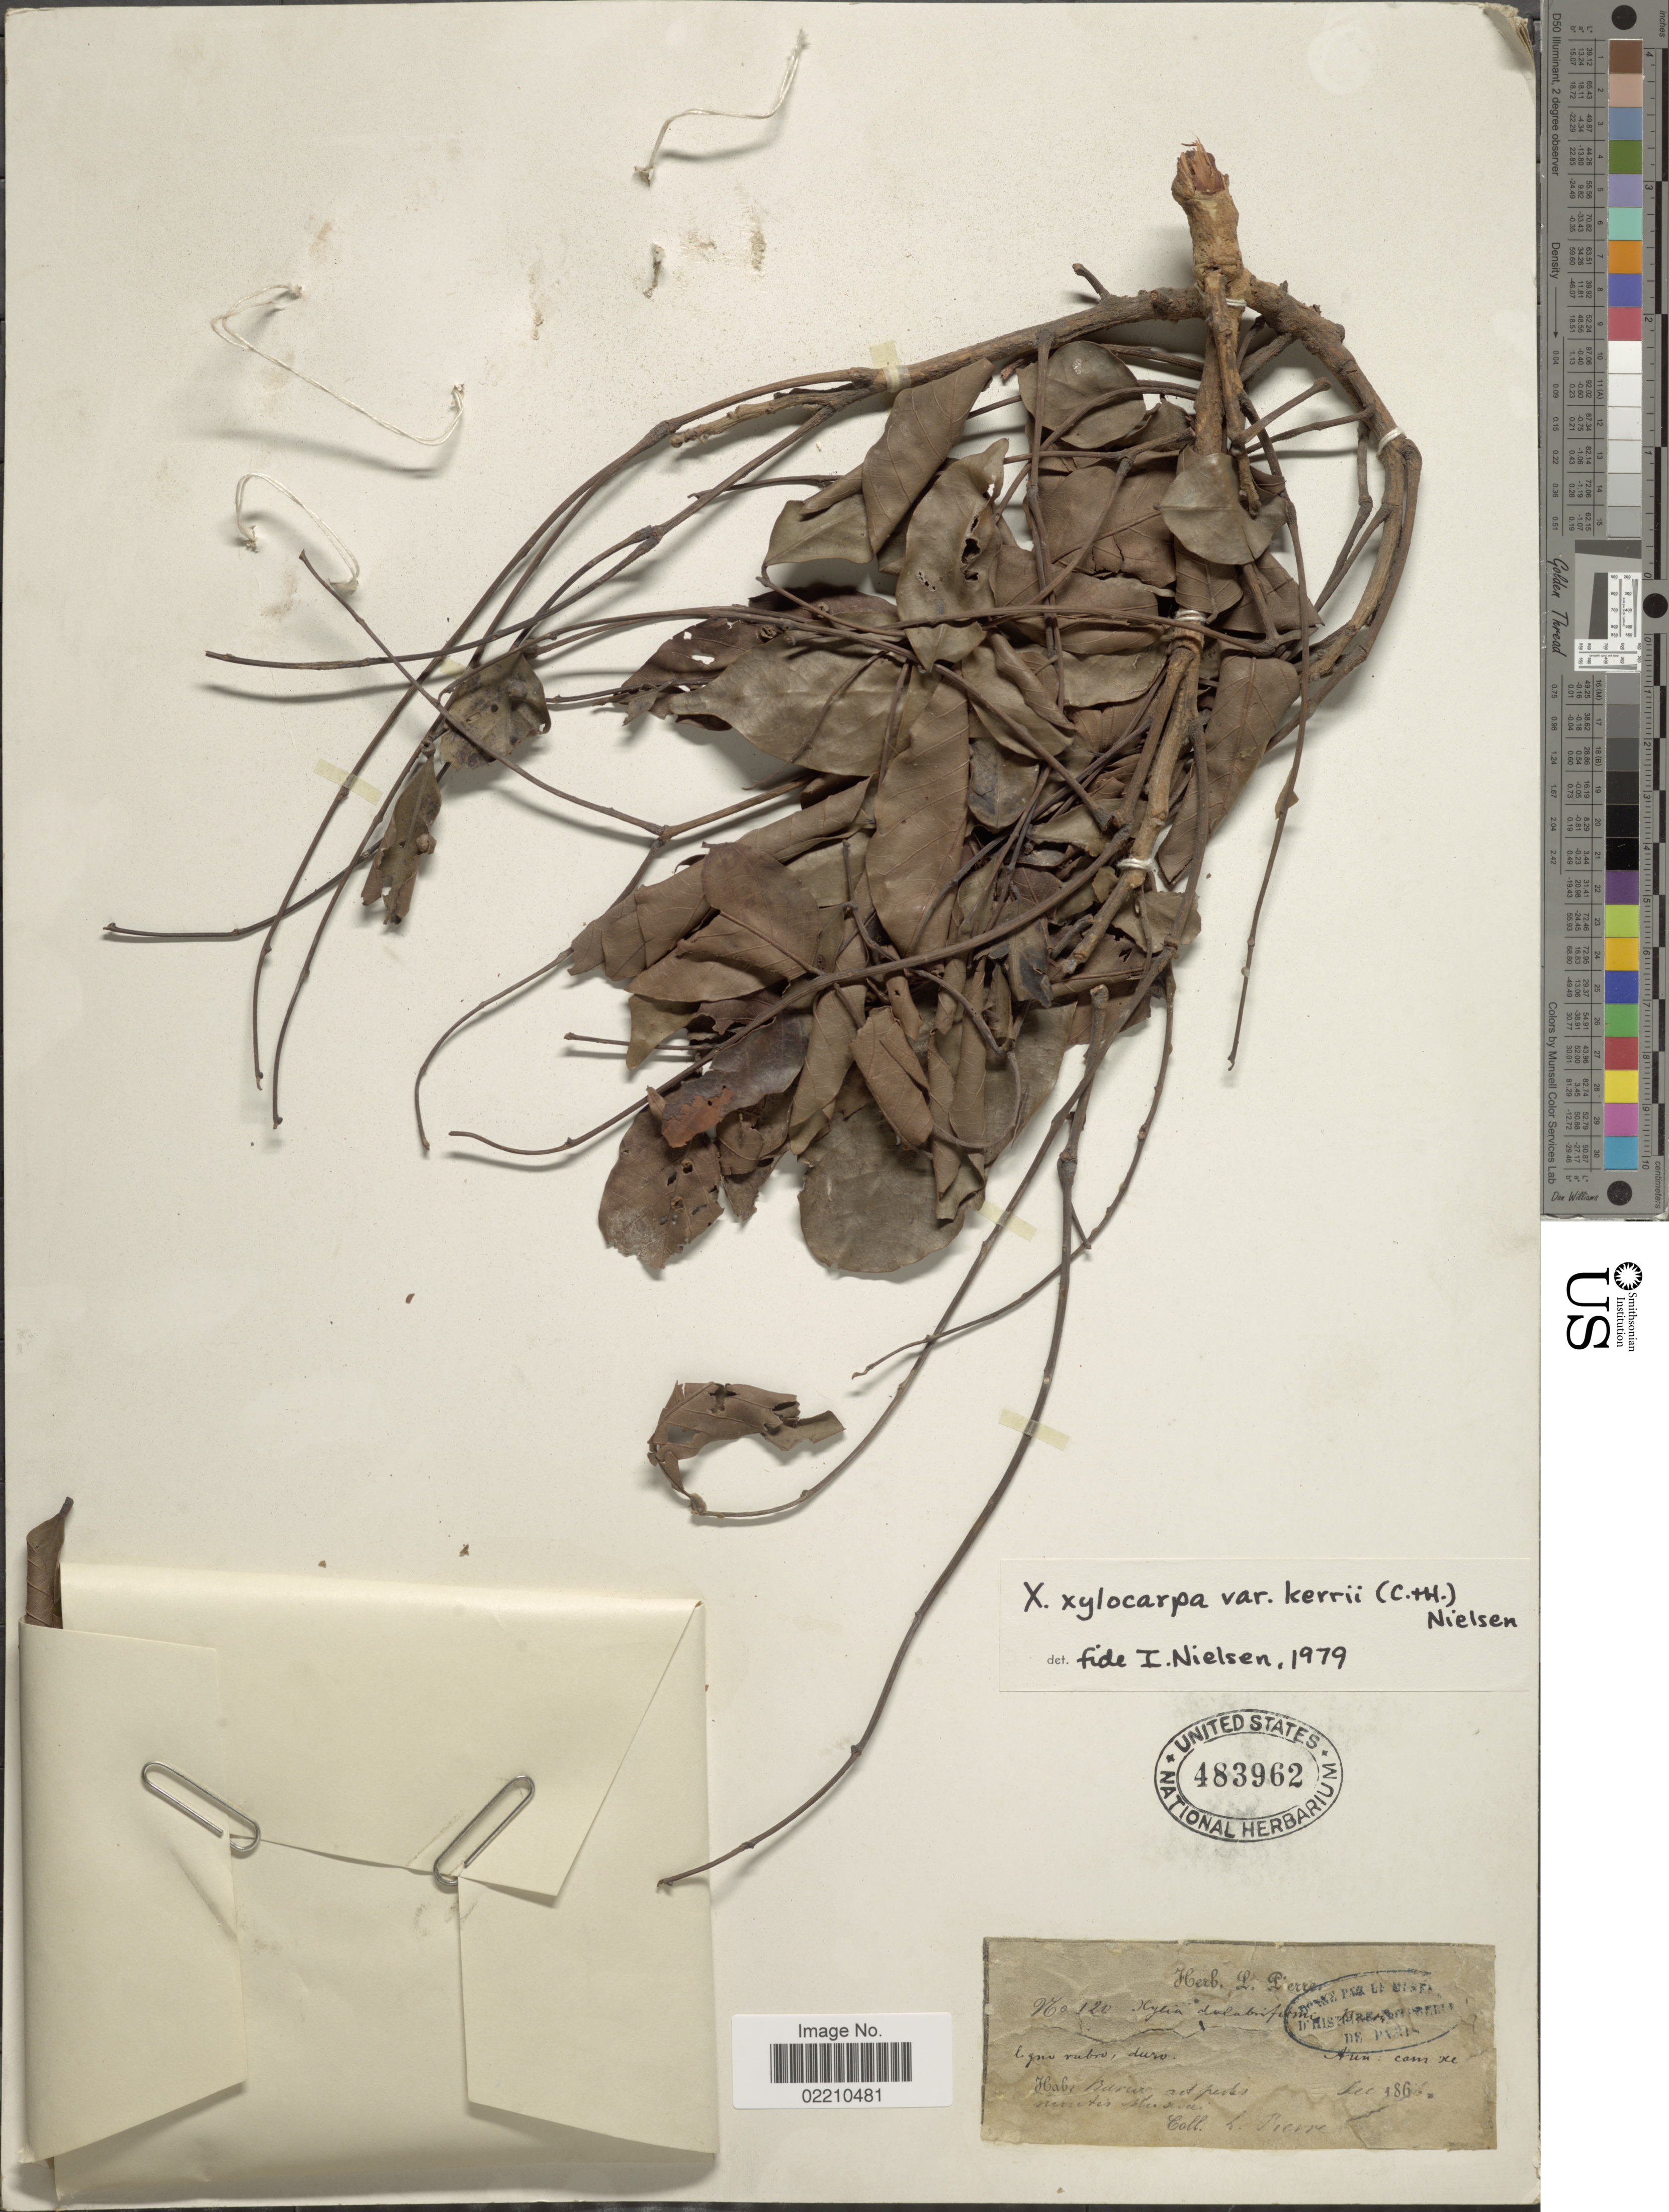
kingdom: Plantae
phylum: Tracheophyta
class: Magnoliopsida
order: Fabales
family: Fabaceae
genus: Xylia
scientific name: Xylia xylocarpa var. kerrii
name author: (Craib & Hutch.) I.C. Nielsen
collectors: L. Pierre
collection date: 1866-12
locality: Baviur [interpreted] [illegible text]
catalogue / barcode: US 483962